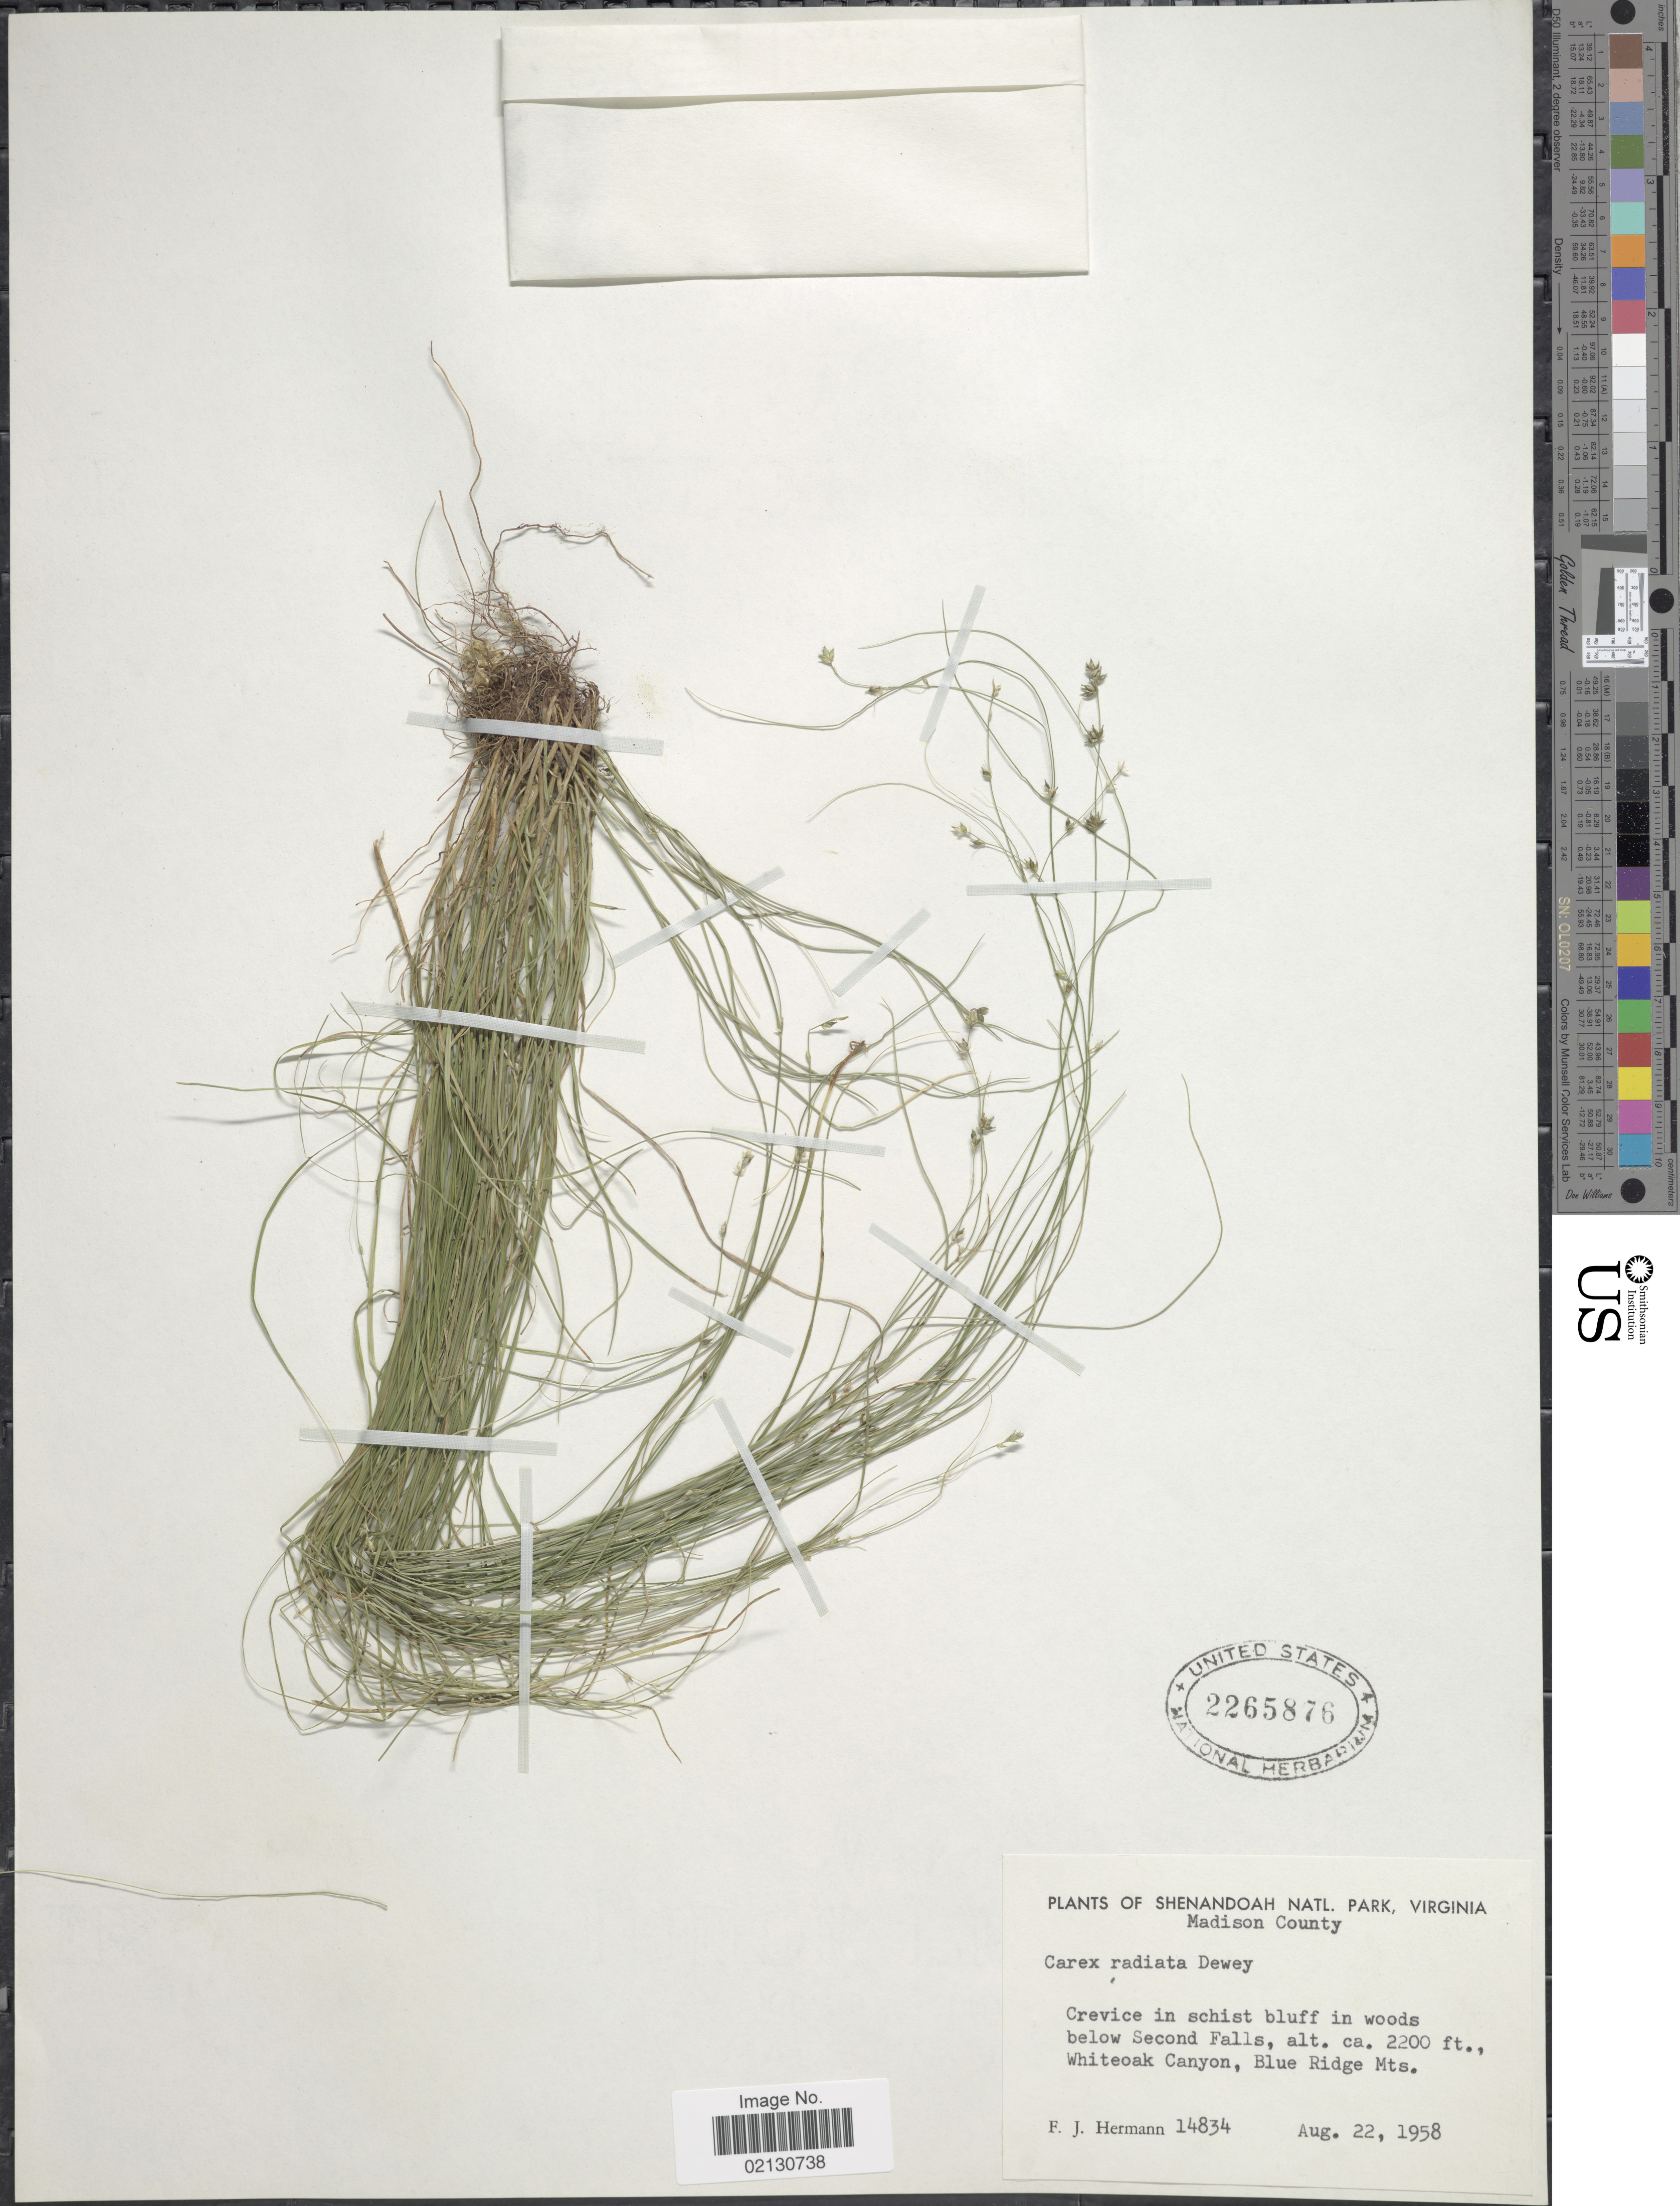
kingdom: Plantae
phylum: Tracheophyta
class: Liliopsida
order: Poales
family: Cyperaceae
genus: Carex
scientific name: Carex radiata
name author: (Wahlenb.) Small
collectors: F. J. Hermann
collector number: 14834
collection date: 1958-08-22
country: United States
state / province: Virginia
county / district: Madison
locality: Shenandoah Natl. Park. below Second Falls. Whiteoak Canyon, Blue Ridge Mts.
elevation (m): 671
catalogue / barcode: US 2265876